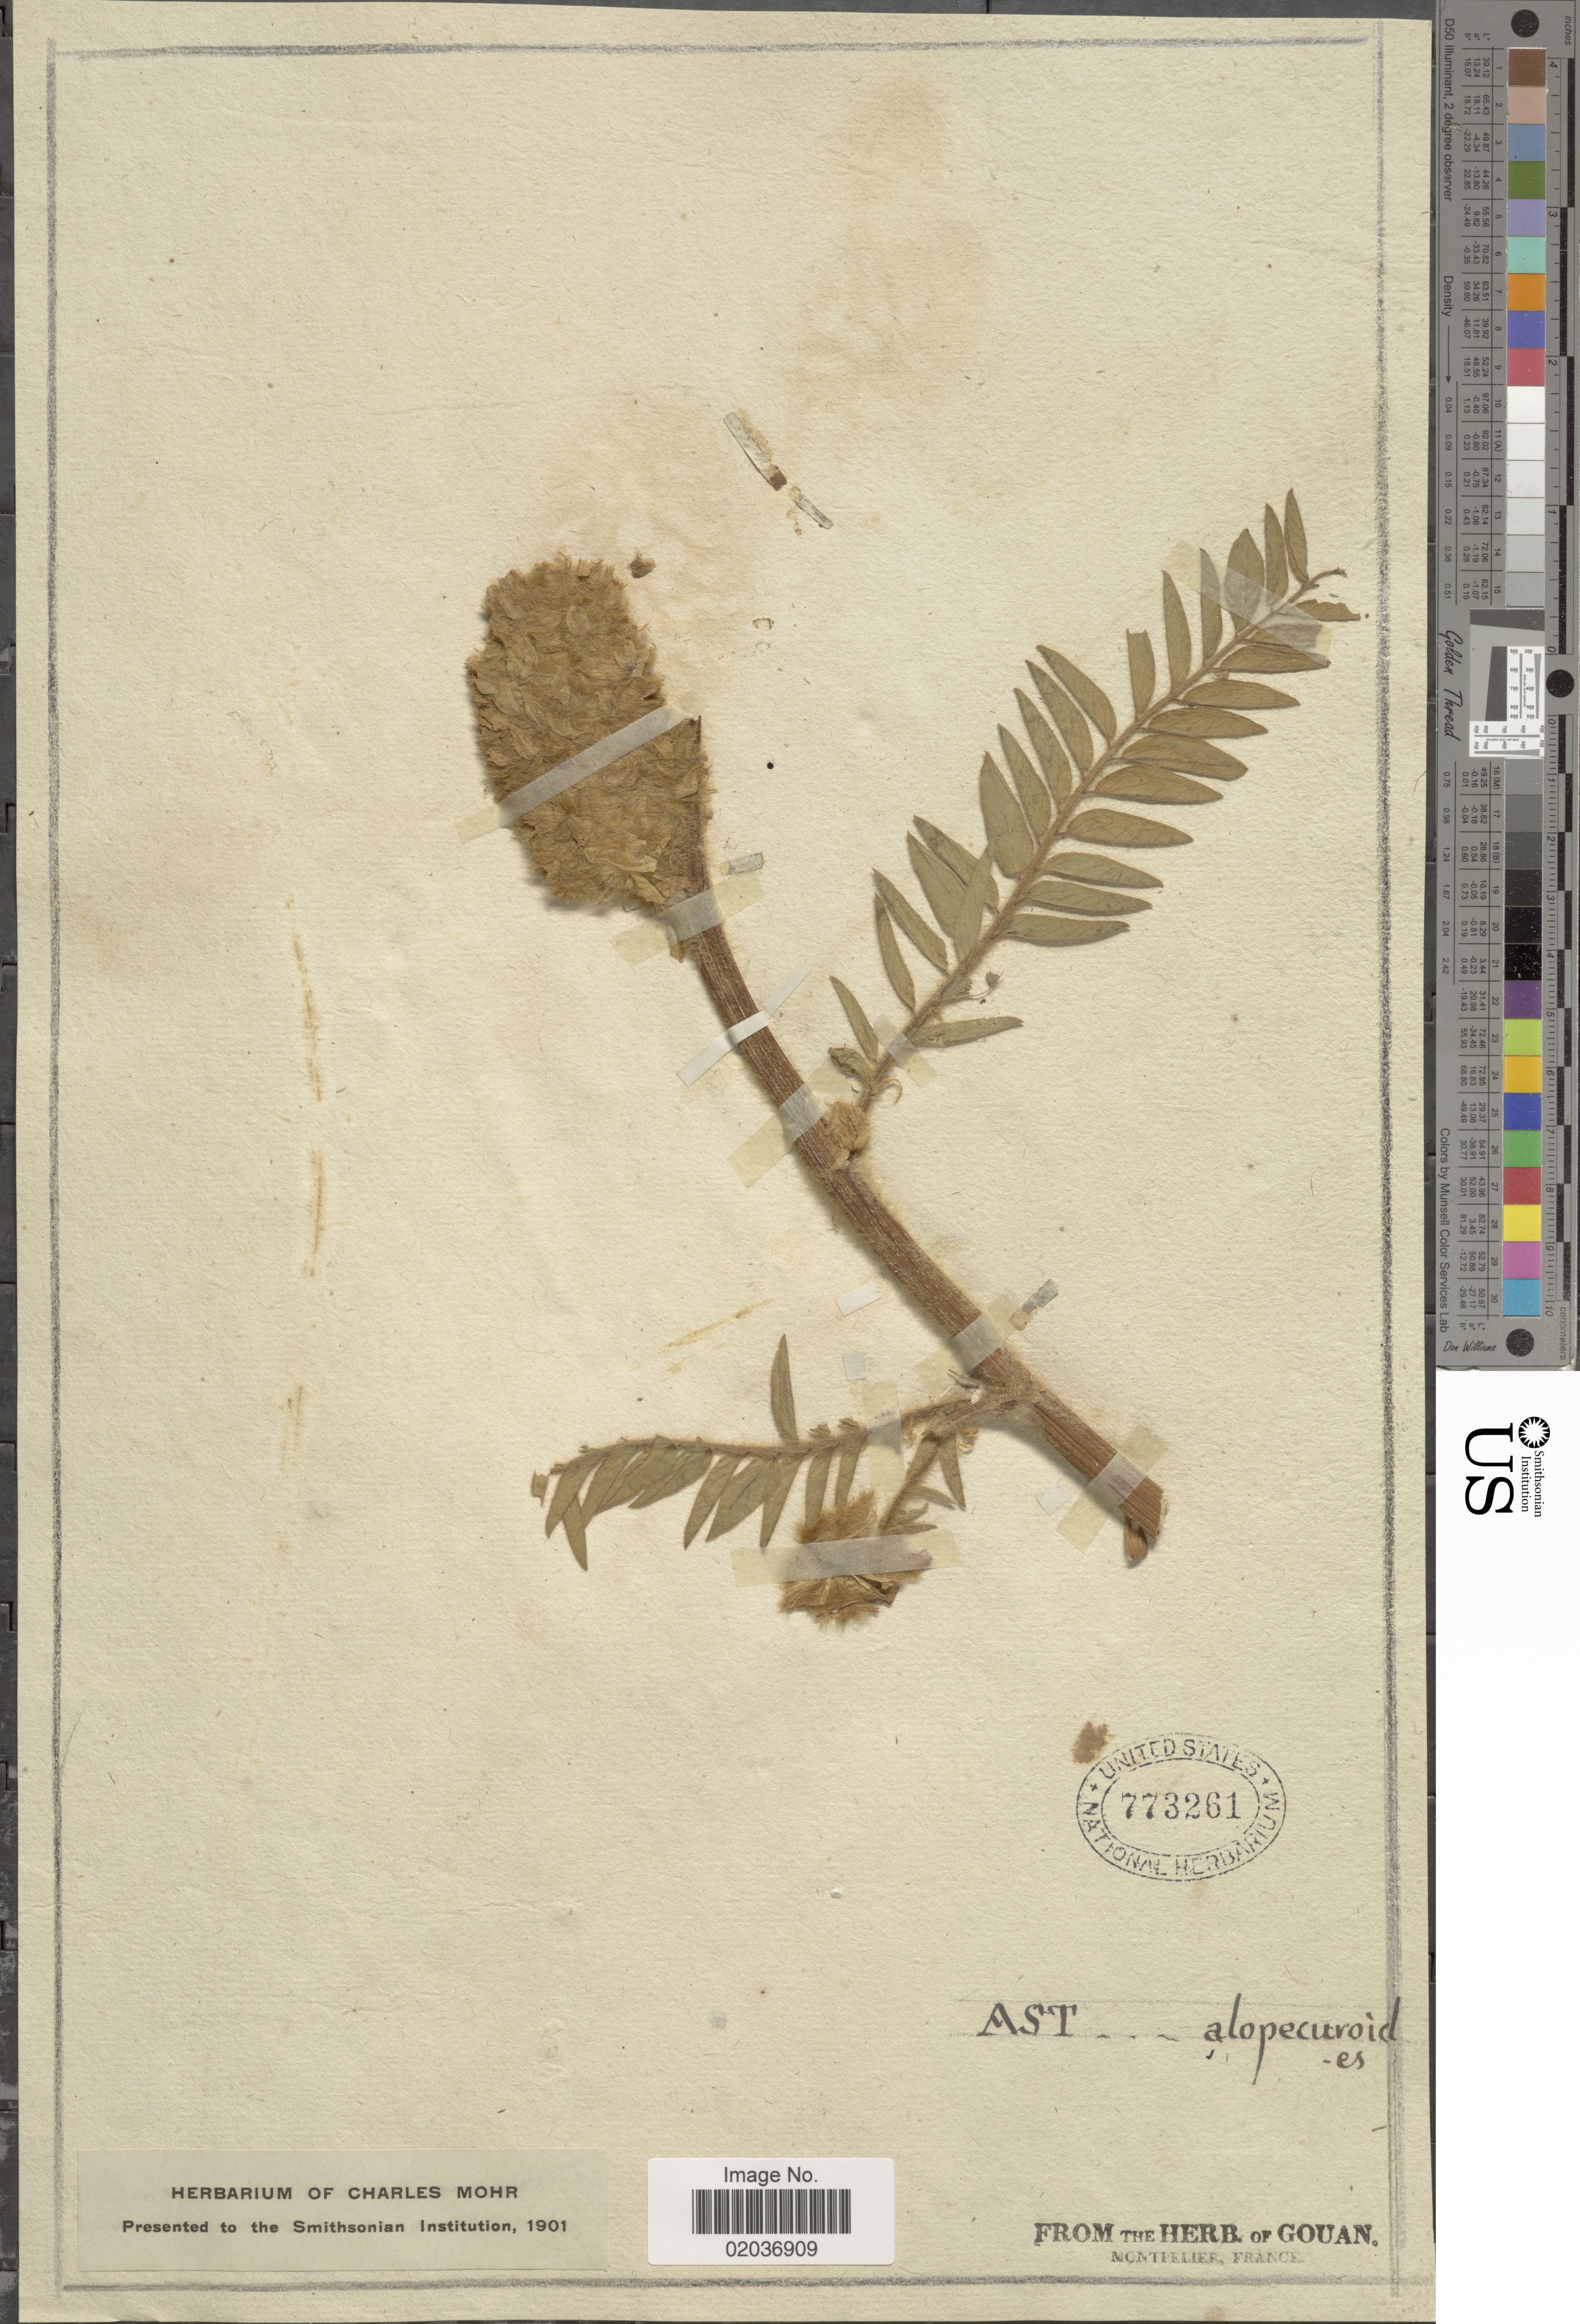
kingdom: Plantae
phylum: Tracheophyta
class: Magnoliopsida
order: Fabales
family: Fabaceae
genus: Astragalus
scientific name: Astragalus alopecuroides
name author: L.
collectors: ex herb. Gouan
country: France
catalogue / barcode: US 773261